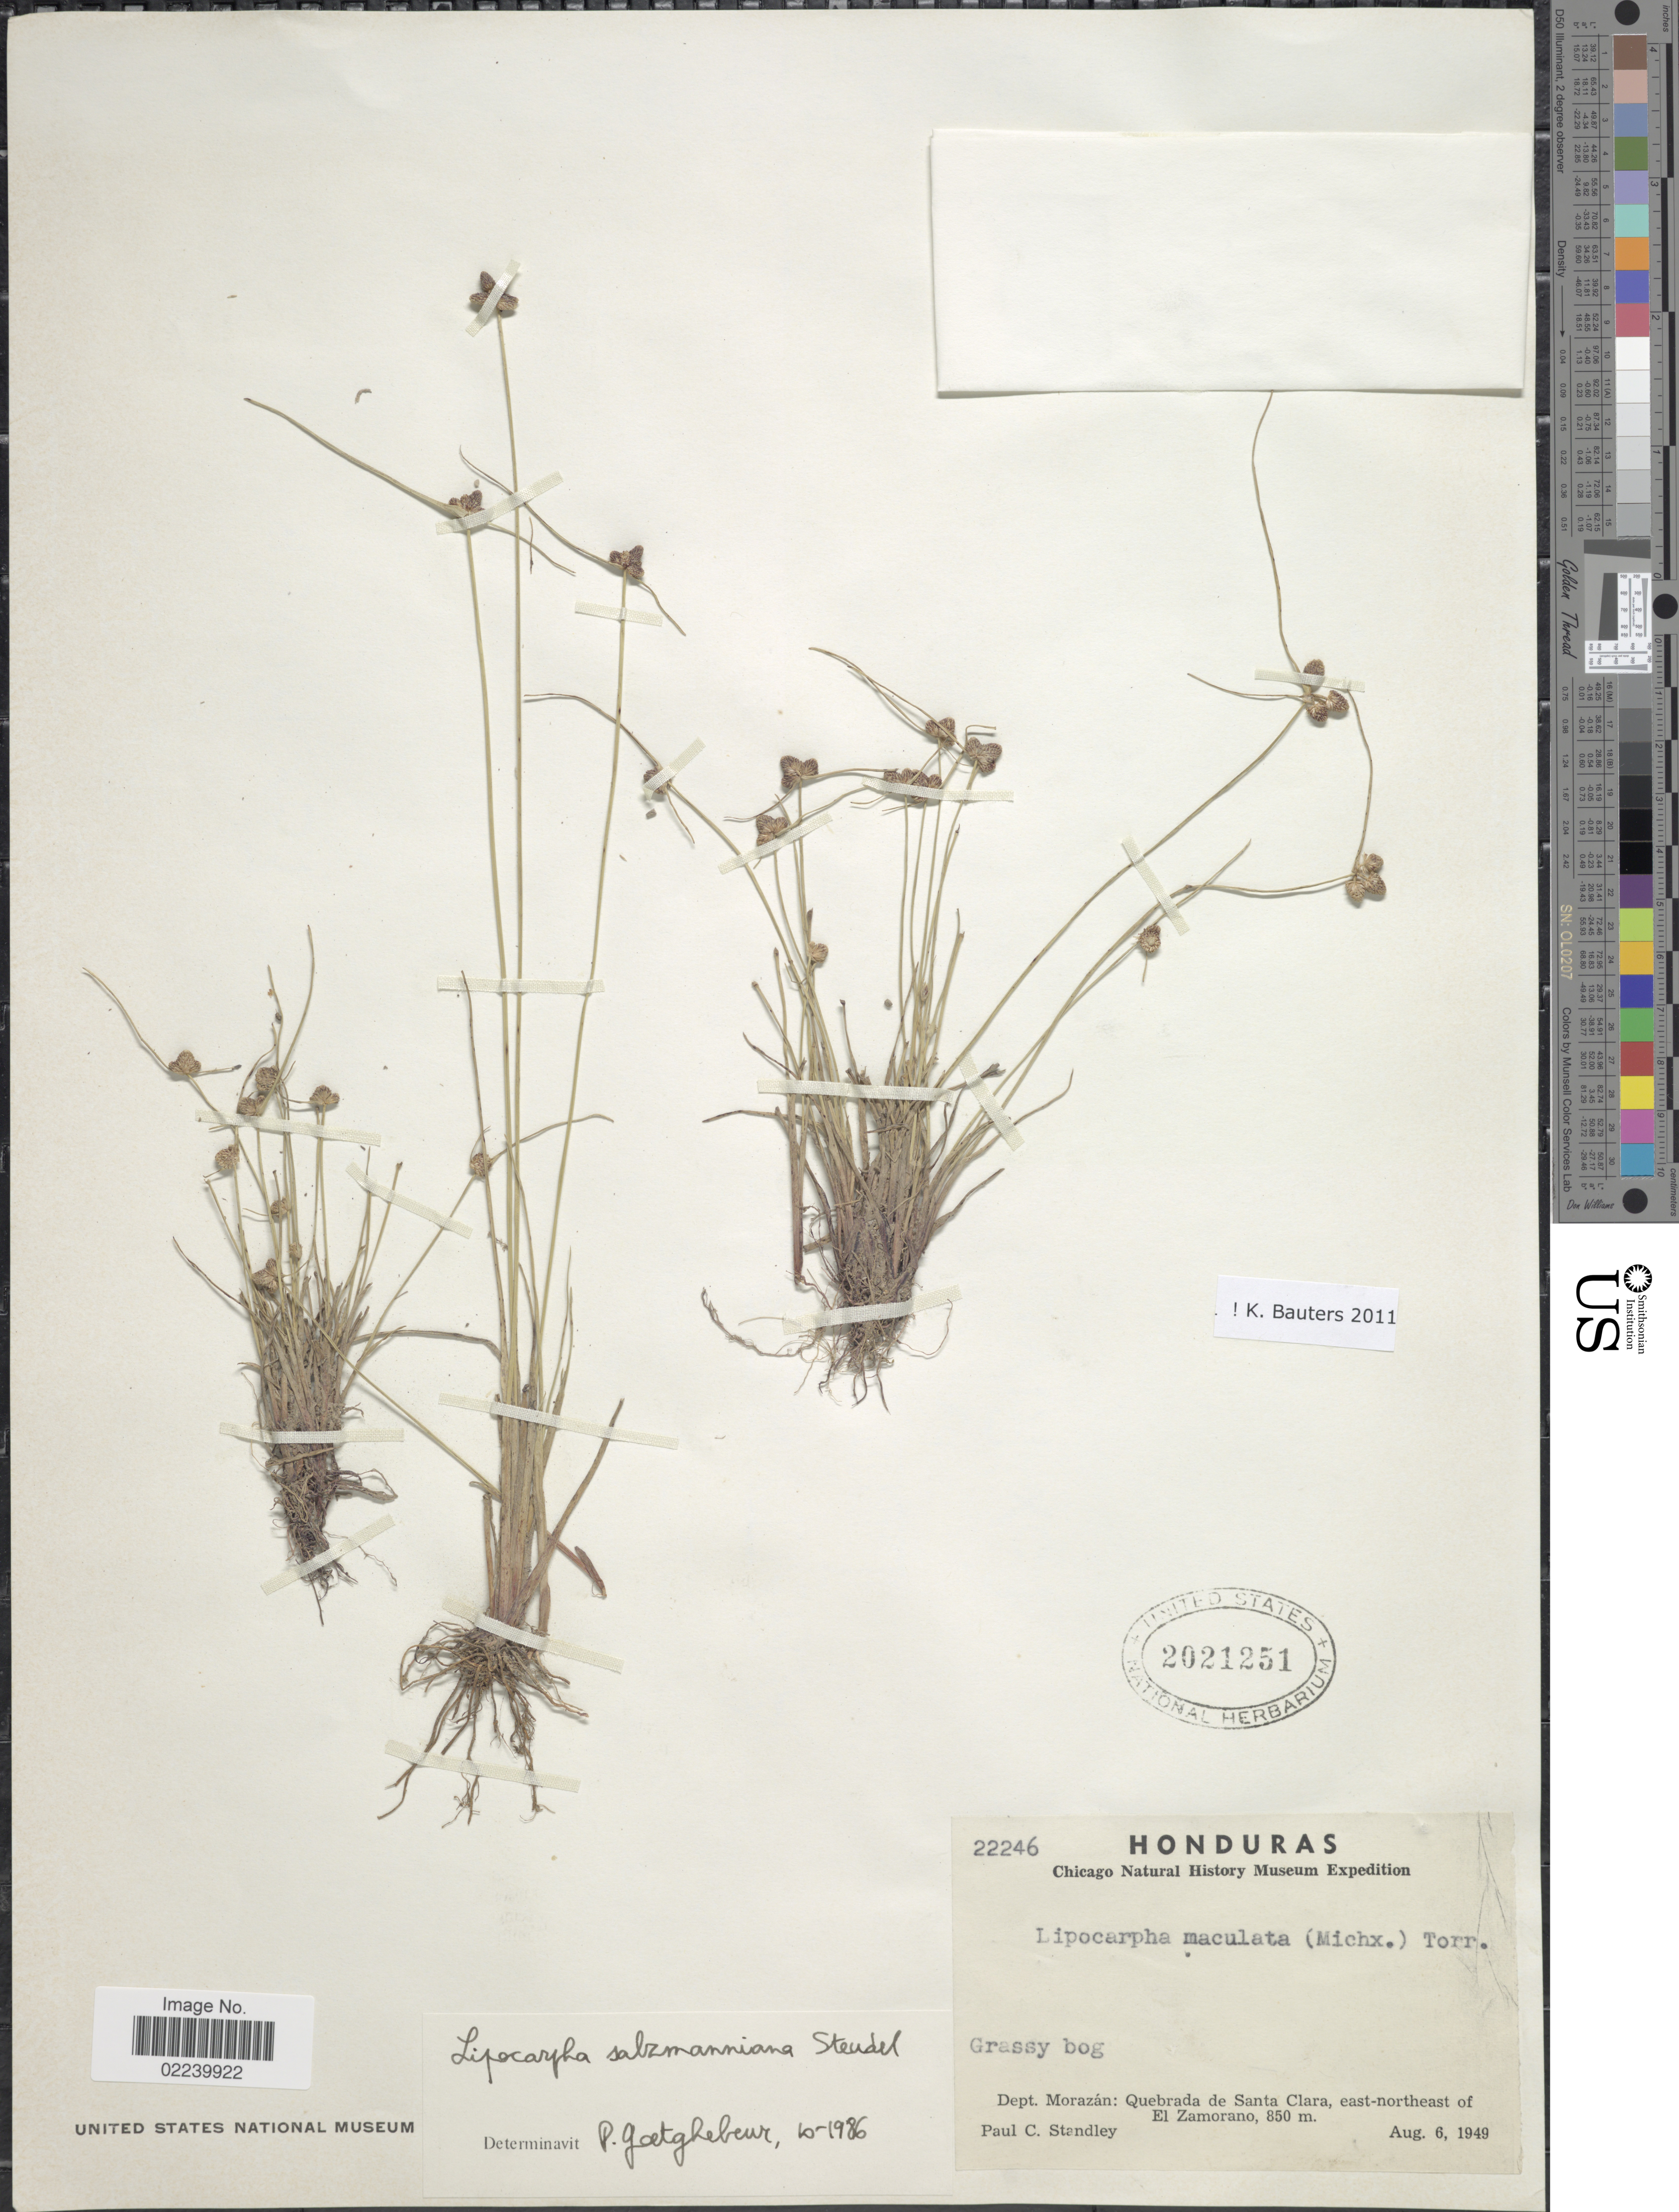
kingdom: Plantae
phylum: Tracheophyta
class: Liliopsida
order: Poales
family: Cyperaceae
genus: Cyperus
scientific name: Cyperus salzmannianus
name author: (Steud.) Bauters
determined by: Strong, M. T., (US), Smithsonian Institution - National Museum of Natural History (UNITED STATES)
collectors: P. C. Standley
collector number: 22246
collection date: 1949-08-06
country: Honduras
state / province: Fco. Morazán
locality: Grassy bog, Dept. Morazan: Quebrada de Santa Clara- east-northeast of El Zamorano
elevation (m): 850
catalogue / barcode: US 2021251